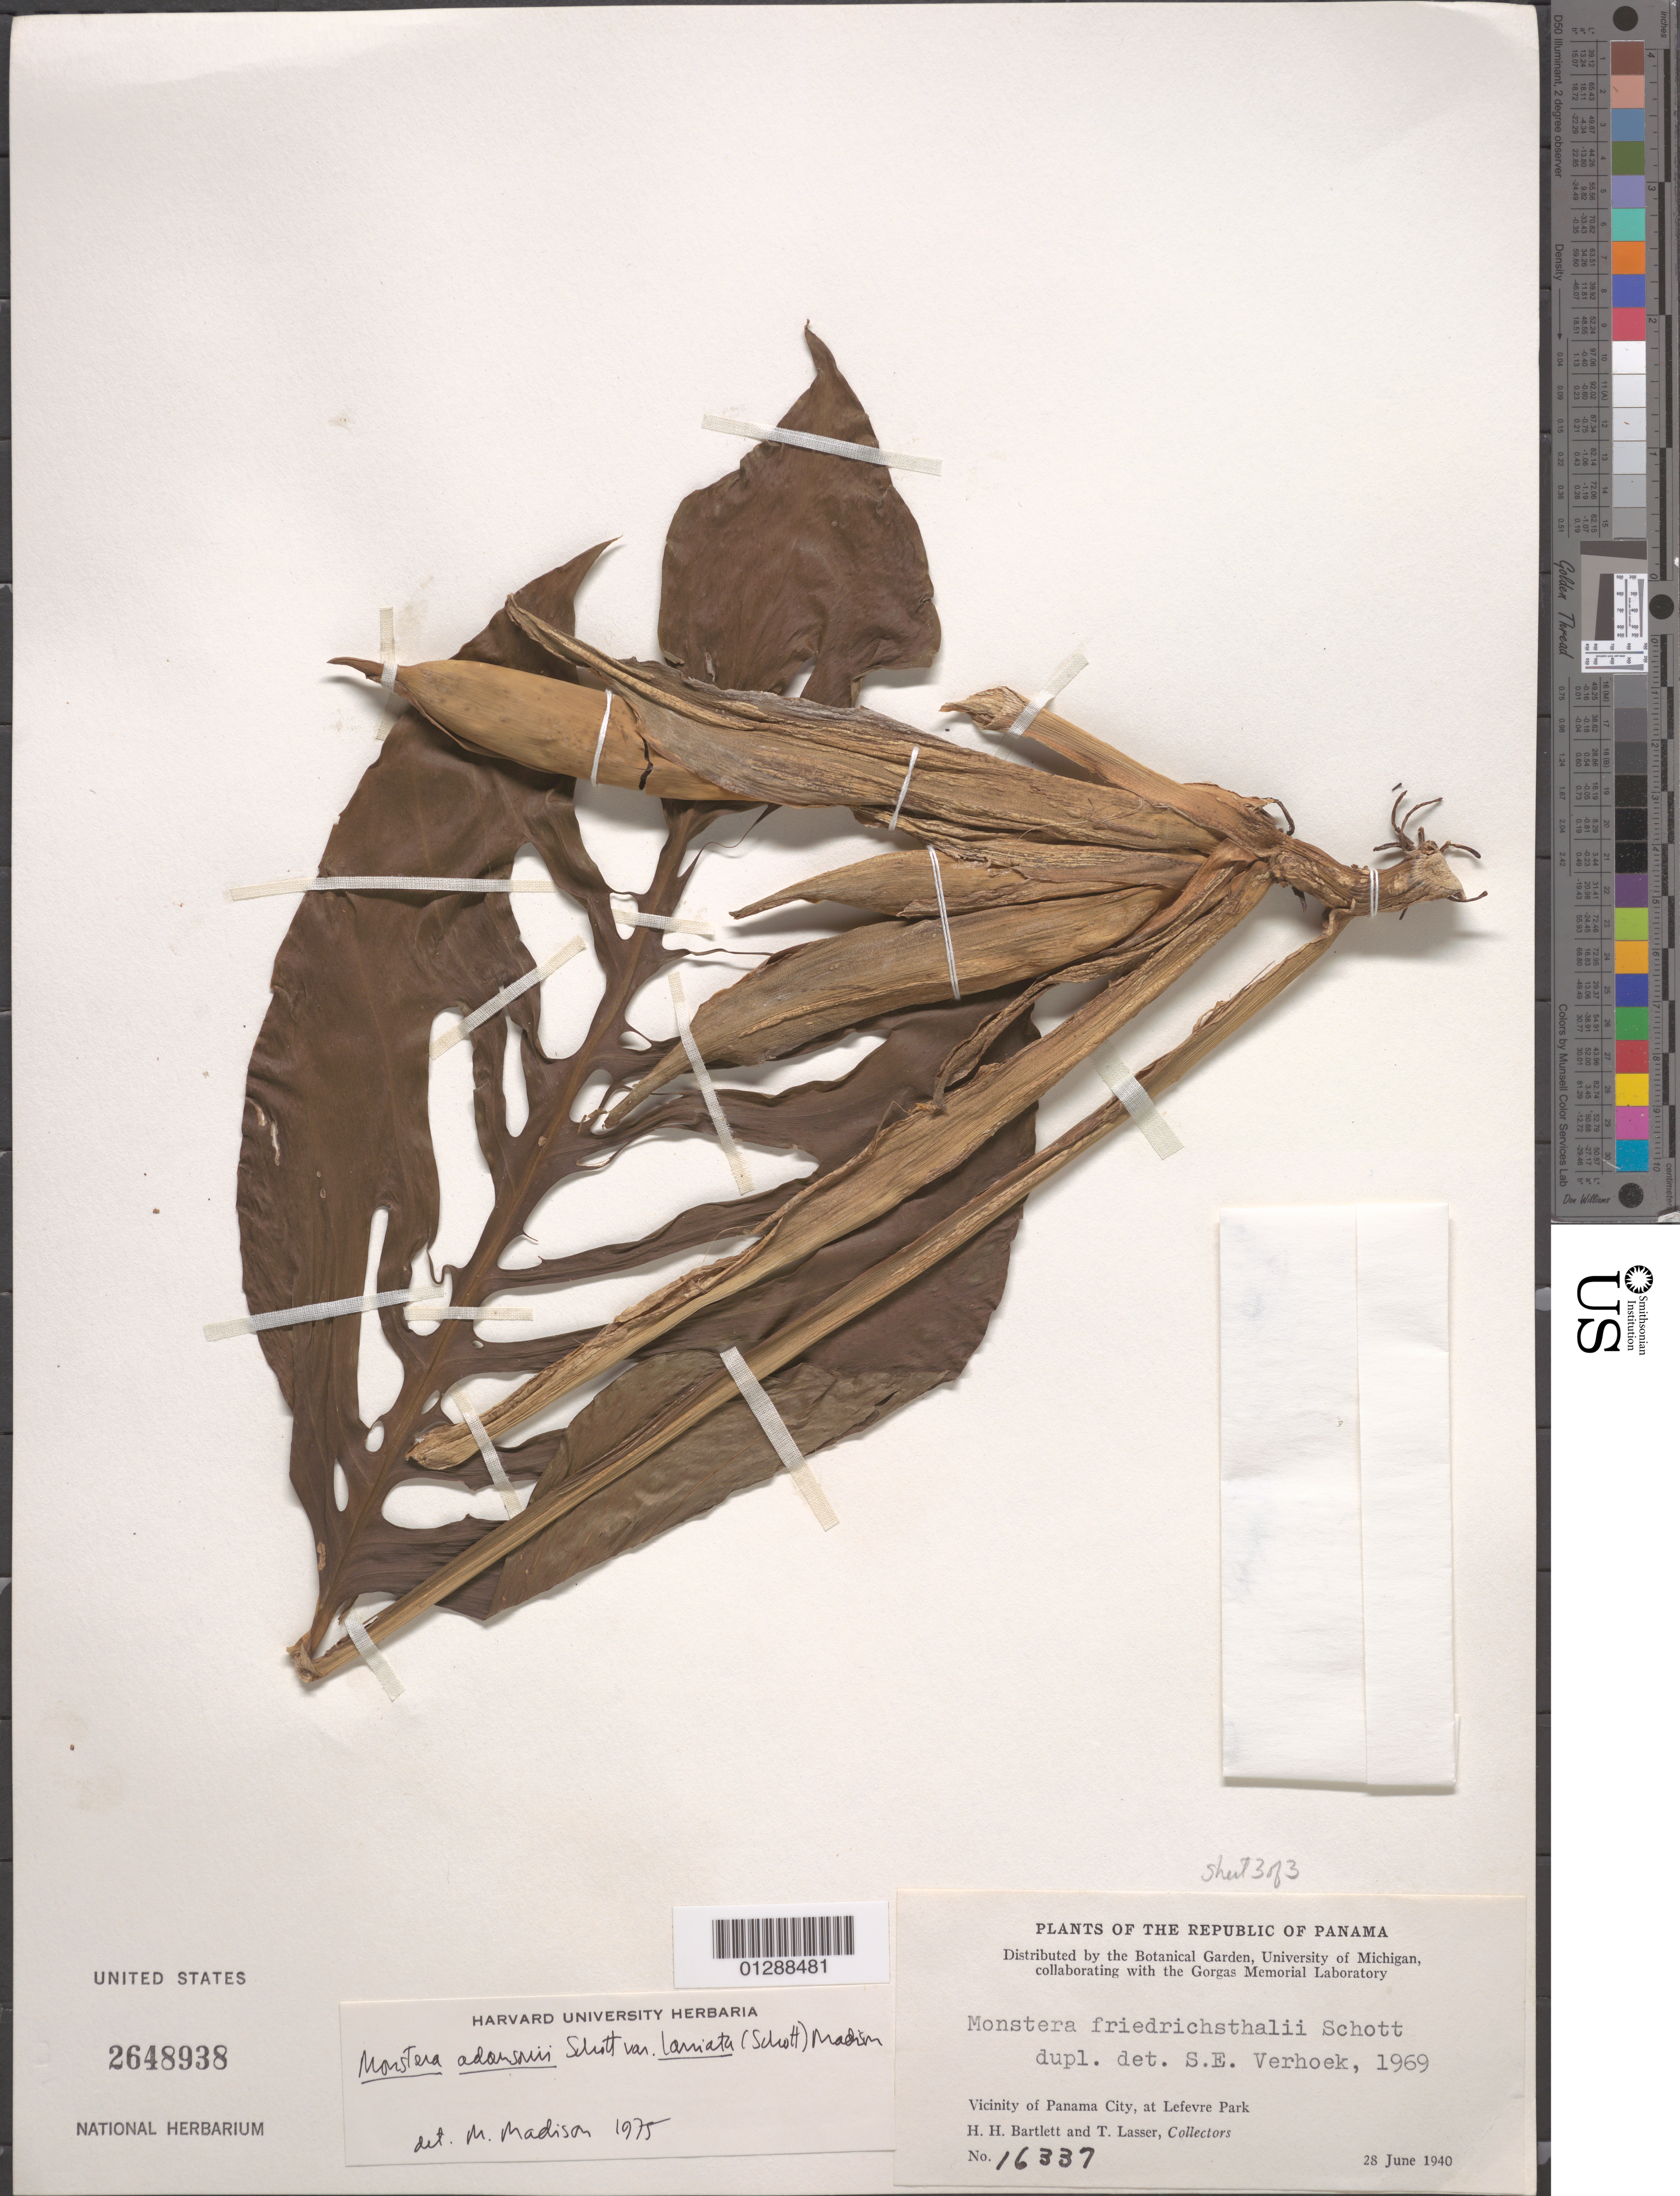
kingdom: Plantae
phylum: Tracheophyta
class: Liliopsida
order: Alismatales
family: Araceae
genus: Monstera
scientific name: Monstera adansonii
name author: Schott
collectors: H. H. Bartlett & T. Lasser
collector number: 16337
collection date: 1940-06-28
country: Panama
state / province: Panamá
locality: The Republic of Panama. Vicinity of Panama City, at Lefevre Park.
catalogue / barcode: US 2648938